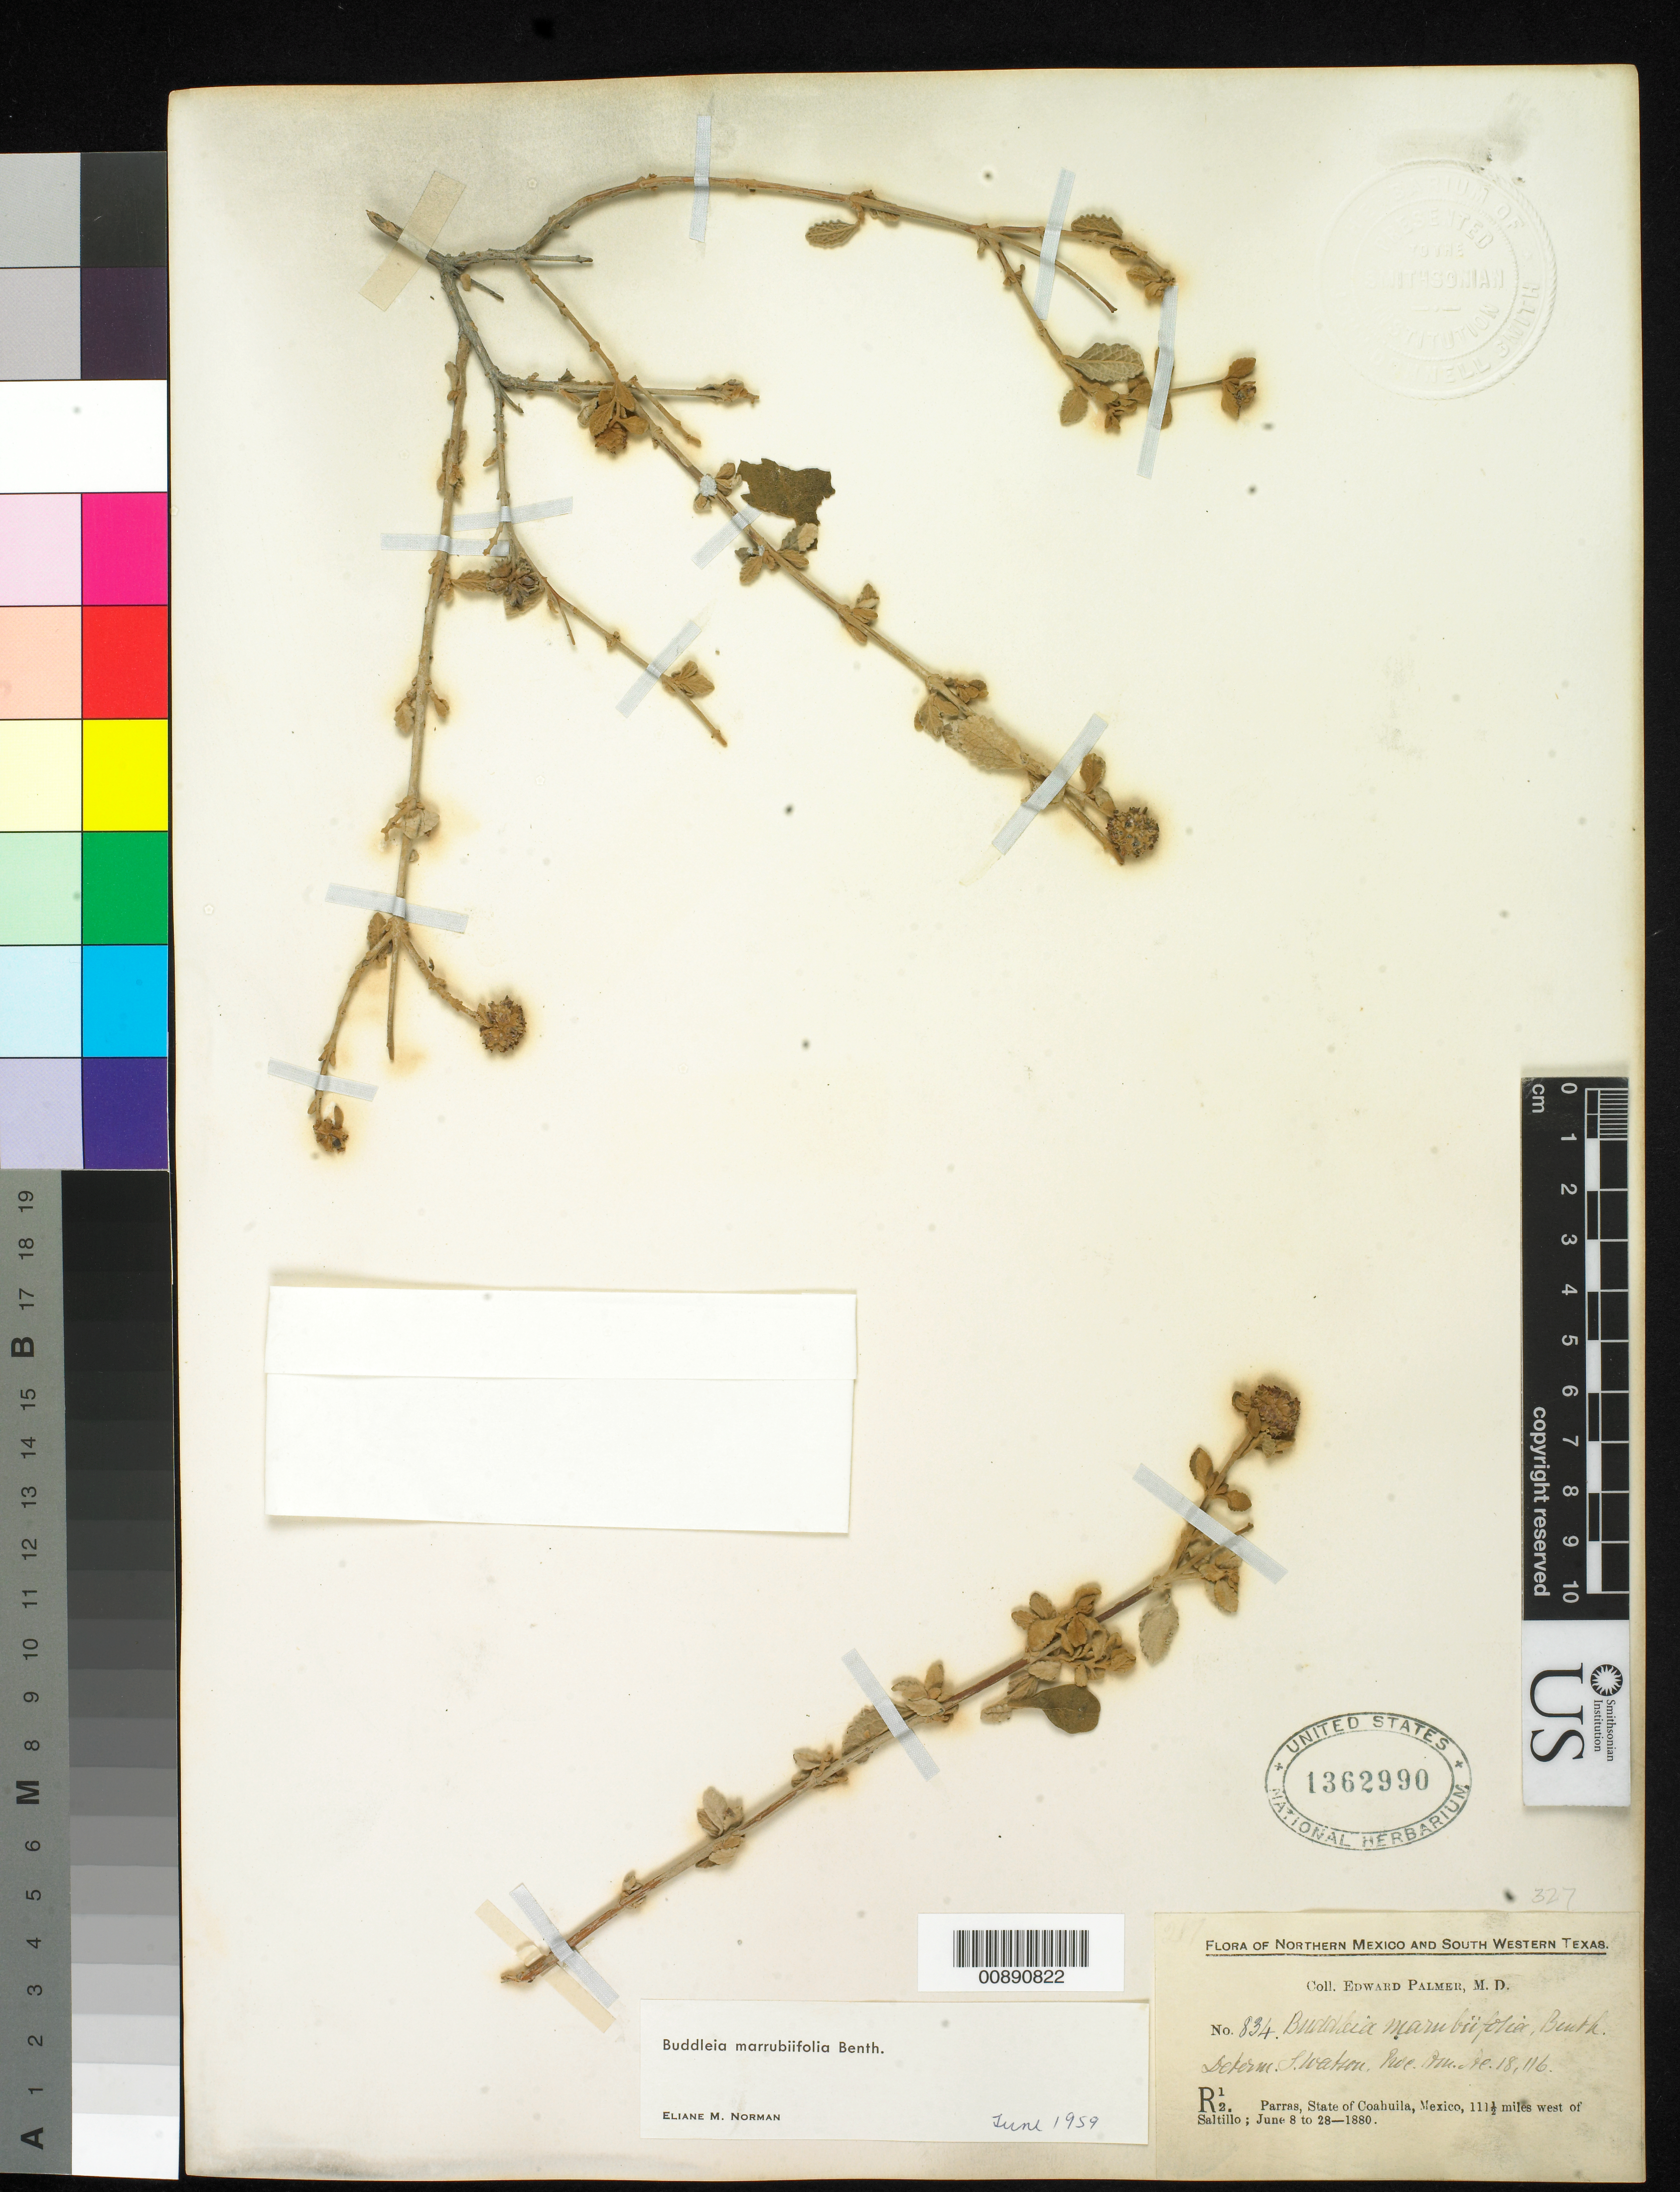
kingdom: Plantae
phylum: Tracheophyta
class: Magnoliopsida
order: Lamiales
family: Scrophulariaceae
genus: Buddleja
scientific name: Buddleja marrubiifolia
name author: Benth.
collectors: E. Palmer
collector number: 834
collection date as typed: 08 Jun 1880 to 28 Jun 1880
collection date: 1880-06-08/1880-06-28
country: Mexico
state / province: Coahuila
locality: R12. Parras, Coahuila, 111½ miles west of Saltillo.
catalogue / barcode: US 1362990